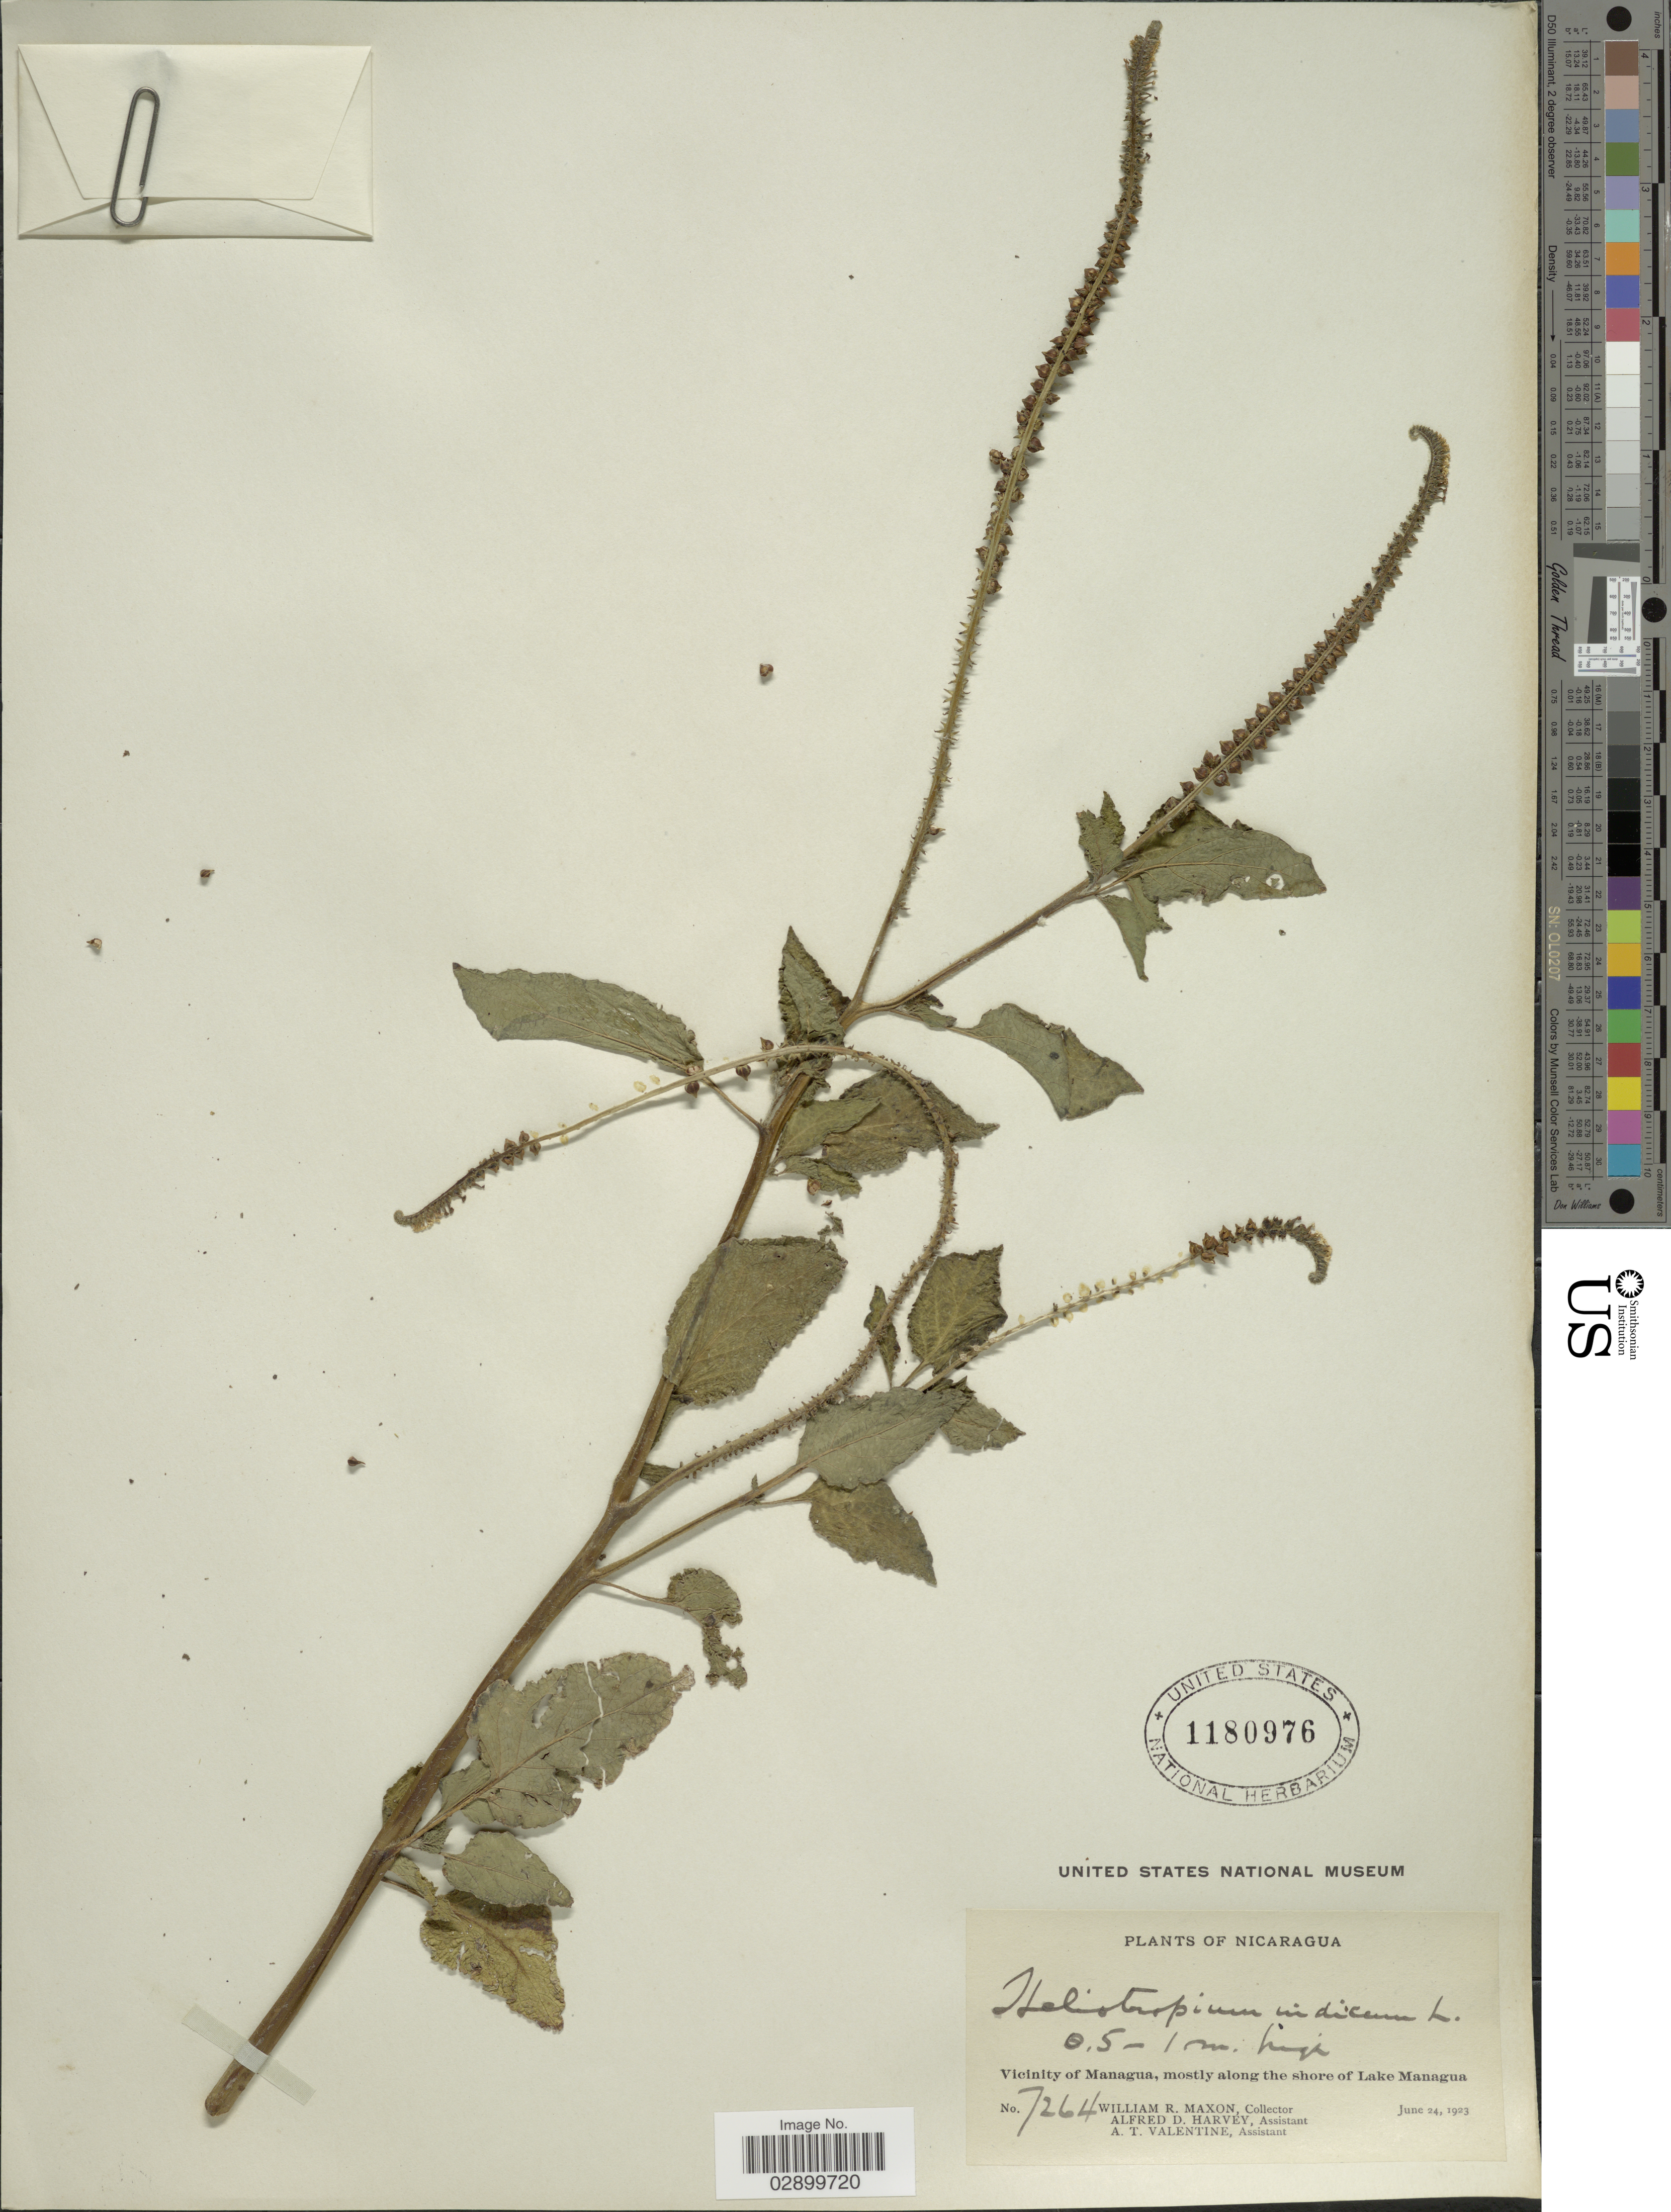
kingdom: Plantae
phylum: Tracheophyta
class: Magnoliopsida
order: Boraginales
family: Heliotropiaceae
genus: Heliotropium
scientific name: Heliotropium indicum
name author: L.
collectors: W. R. Maxon, A. D. Harvey & A. Valentine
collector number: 7264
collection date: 1923-06-24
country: Nicaragua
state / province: Managua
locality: Vicinity of Managua, mostly along the shore of Lake Managua.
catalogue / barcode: US 1180976